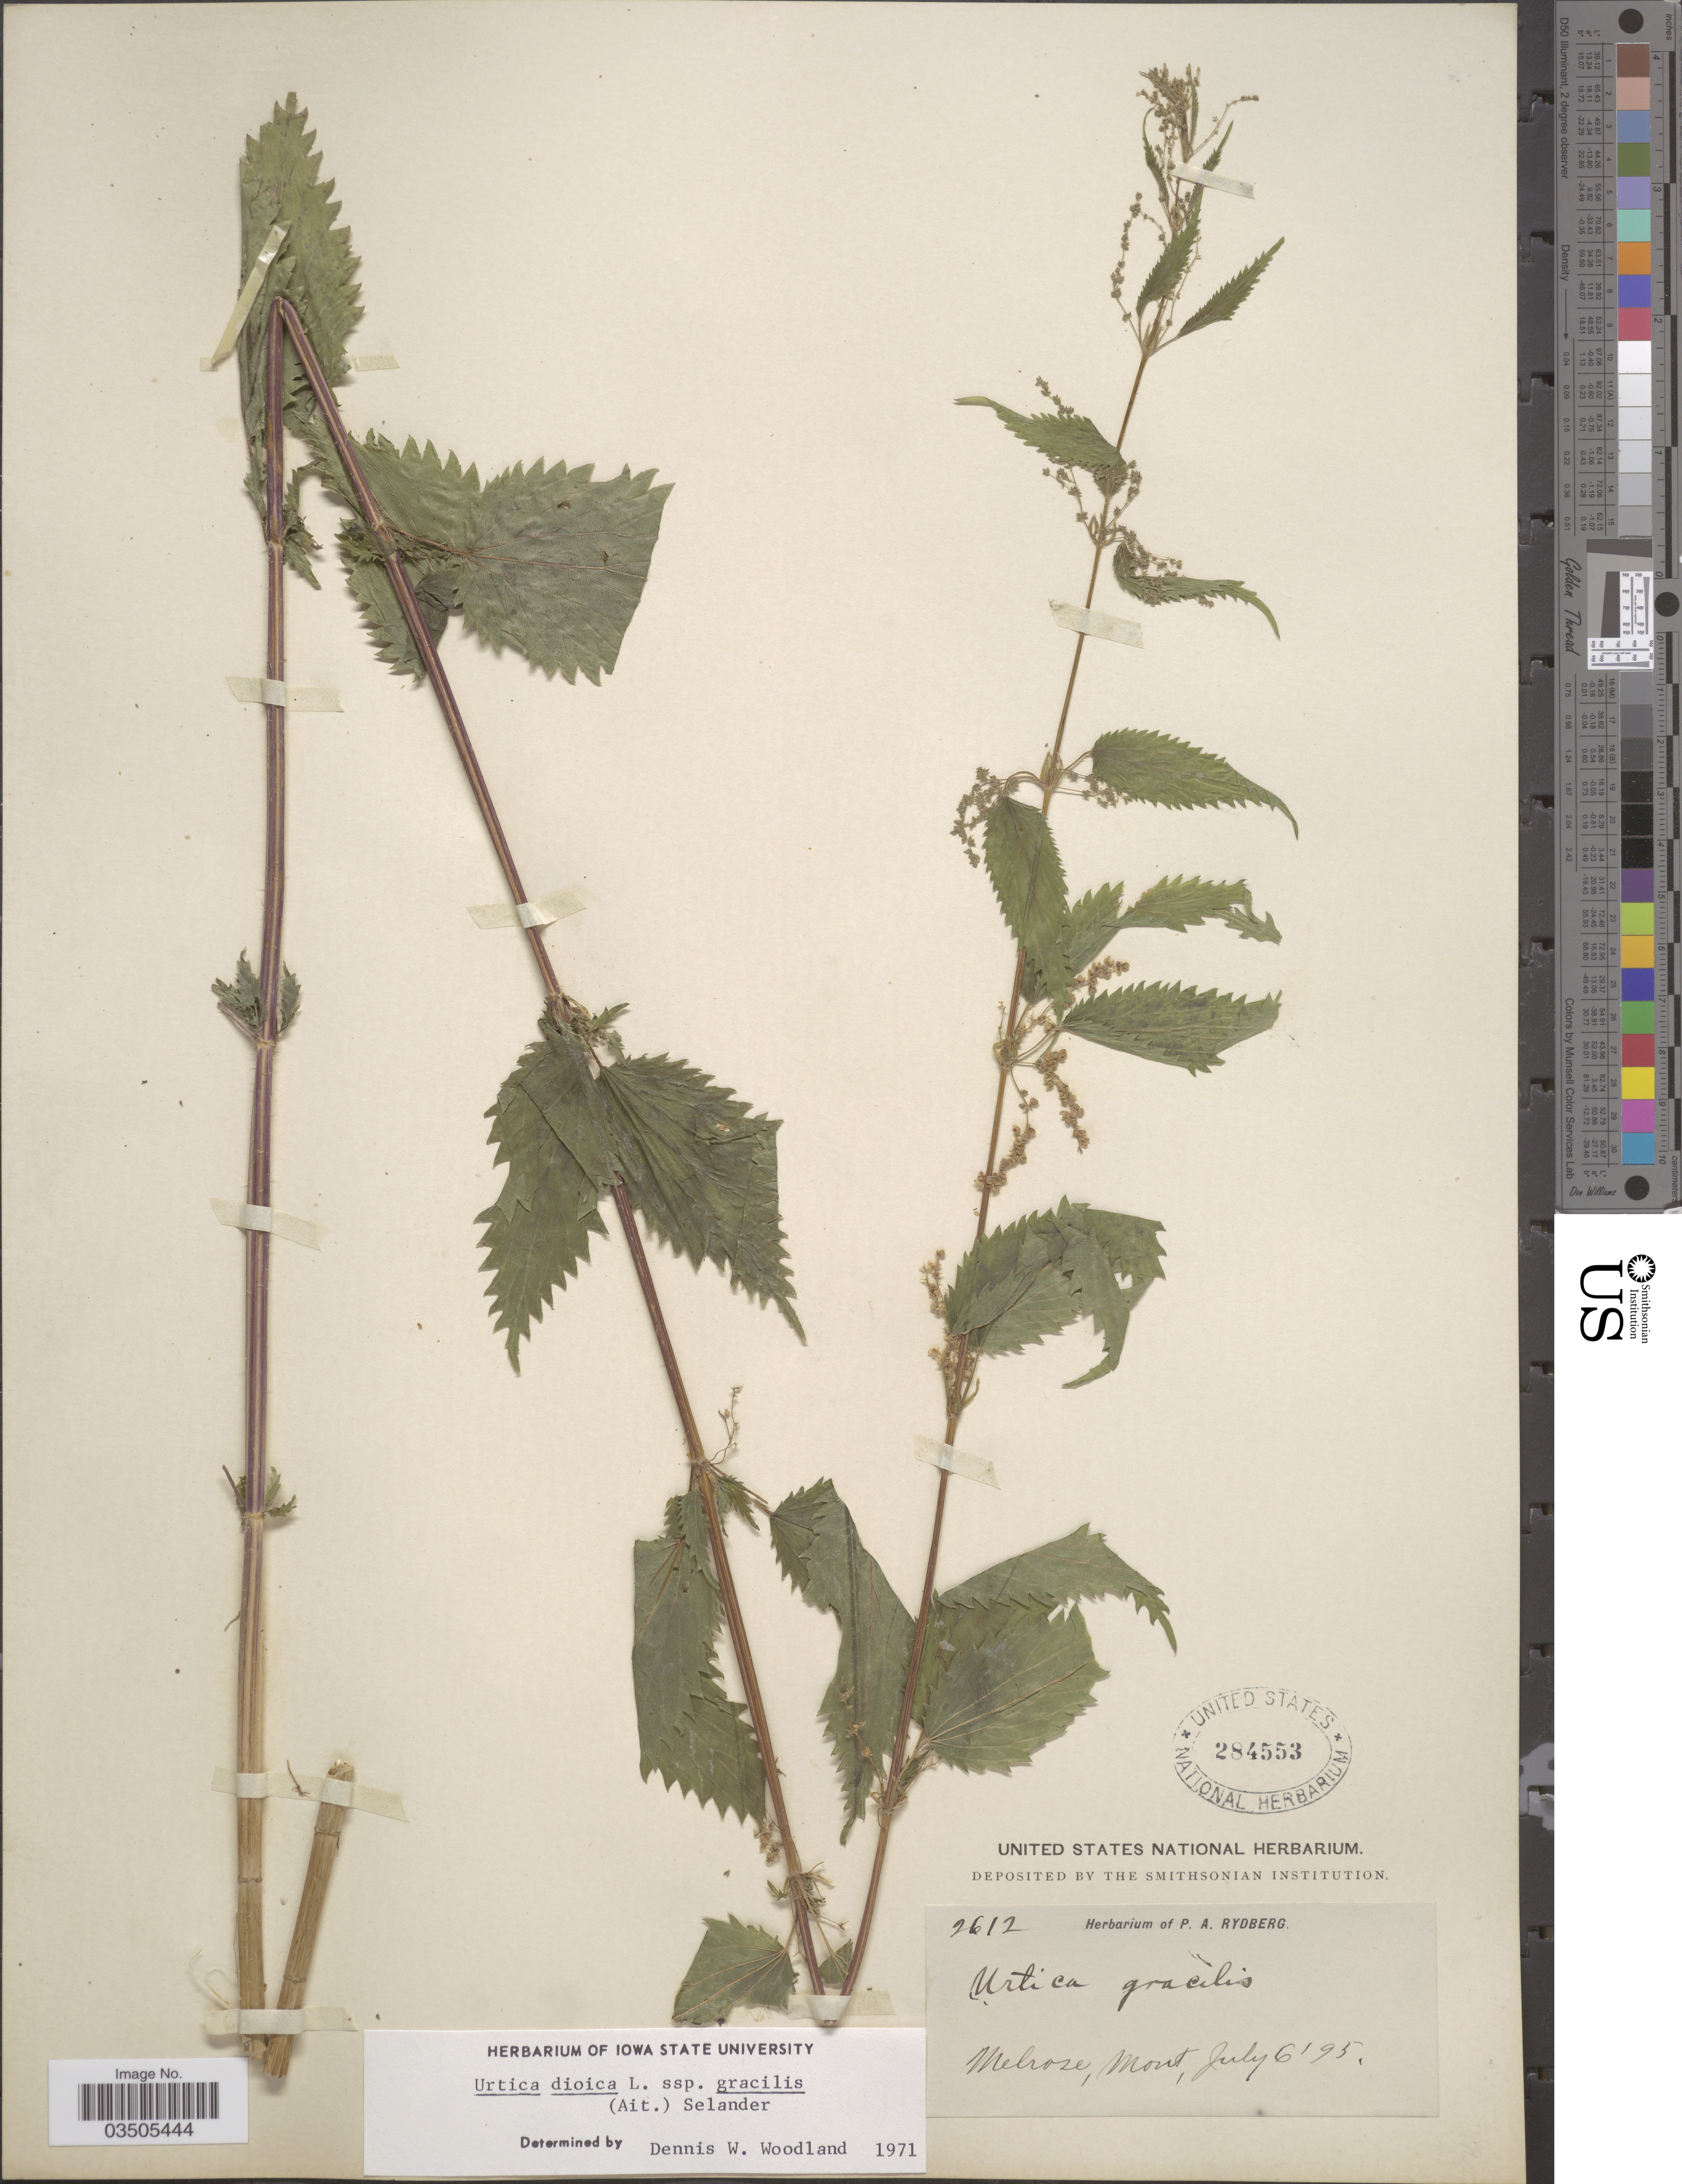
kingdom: Plantae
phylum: Tracheophyta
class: Magnoliopsida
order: Rosales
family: Urticaceae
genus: Urtica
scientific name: Urtica dioica subsp. gracilis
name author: L.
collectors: ex herb. P. A. Rydberg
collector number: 2612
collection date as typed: Transcribed d/m/y: 6/7/95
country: United States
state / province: Montana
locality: Melrose.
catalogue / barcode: US 284553